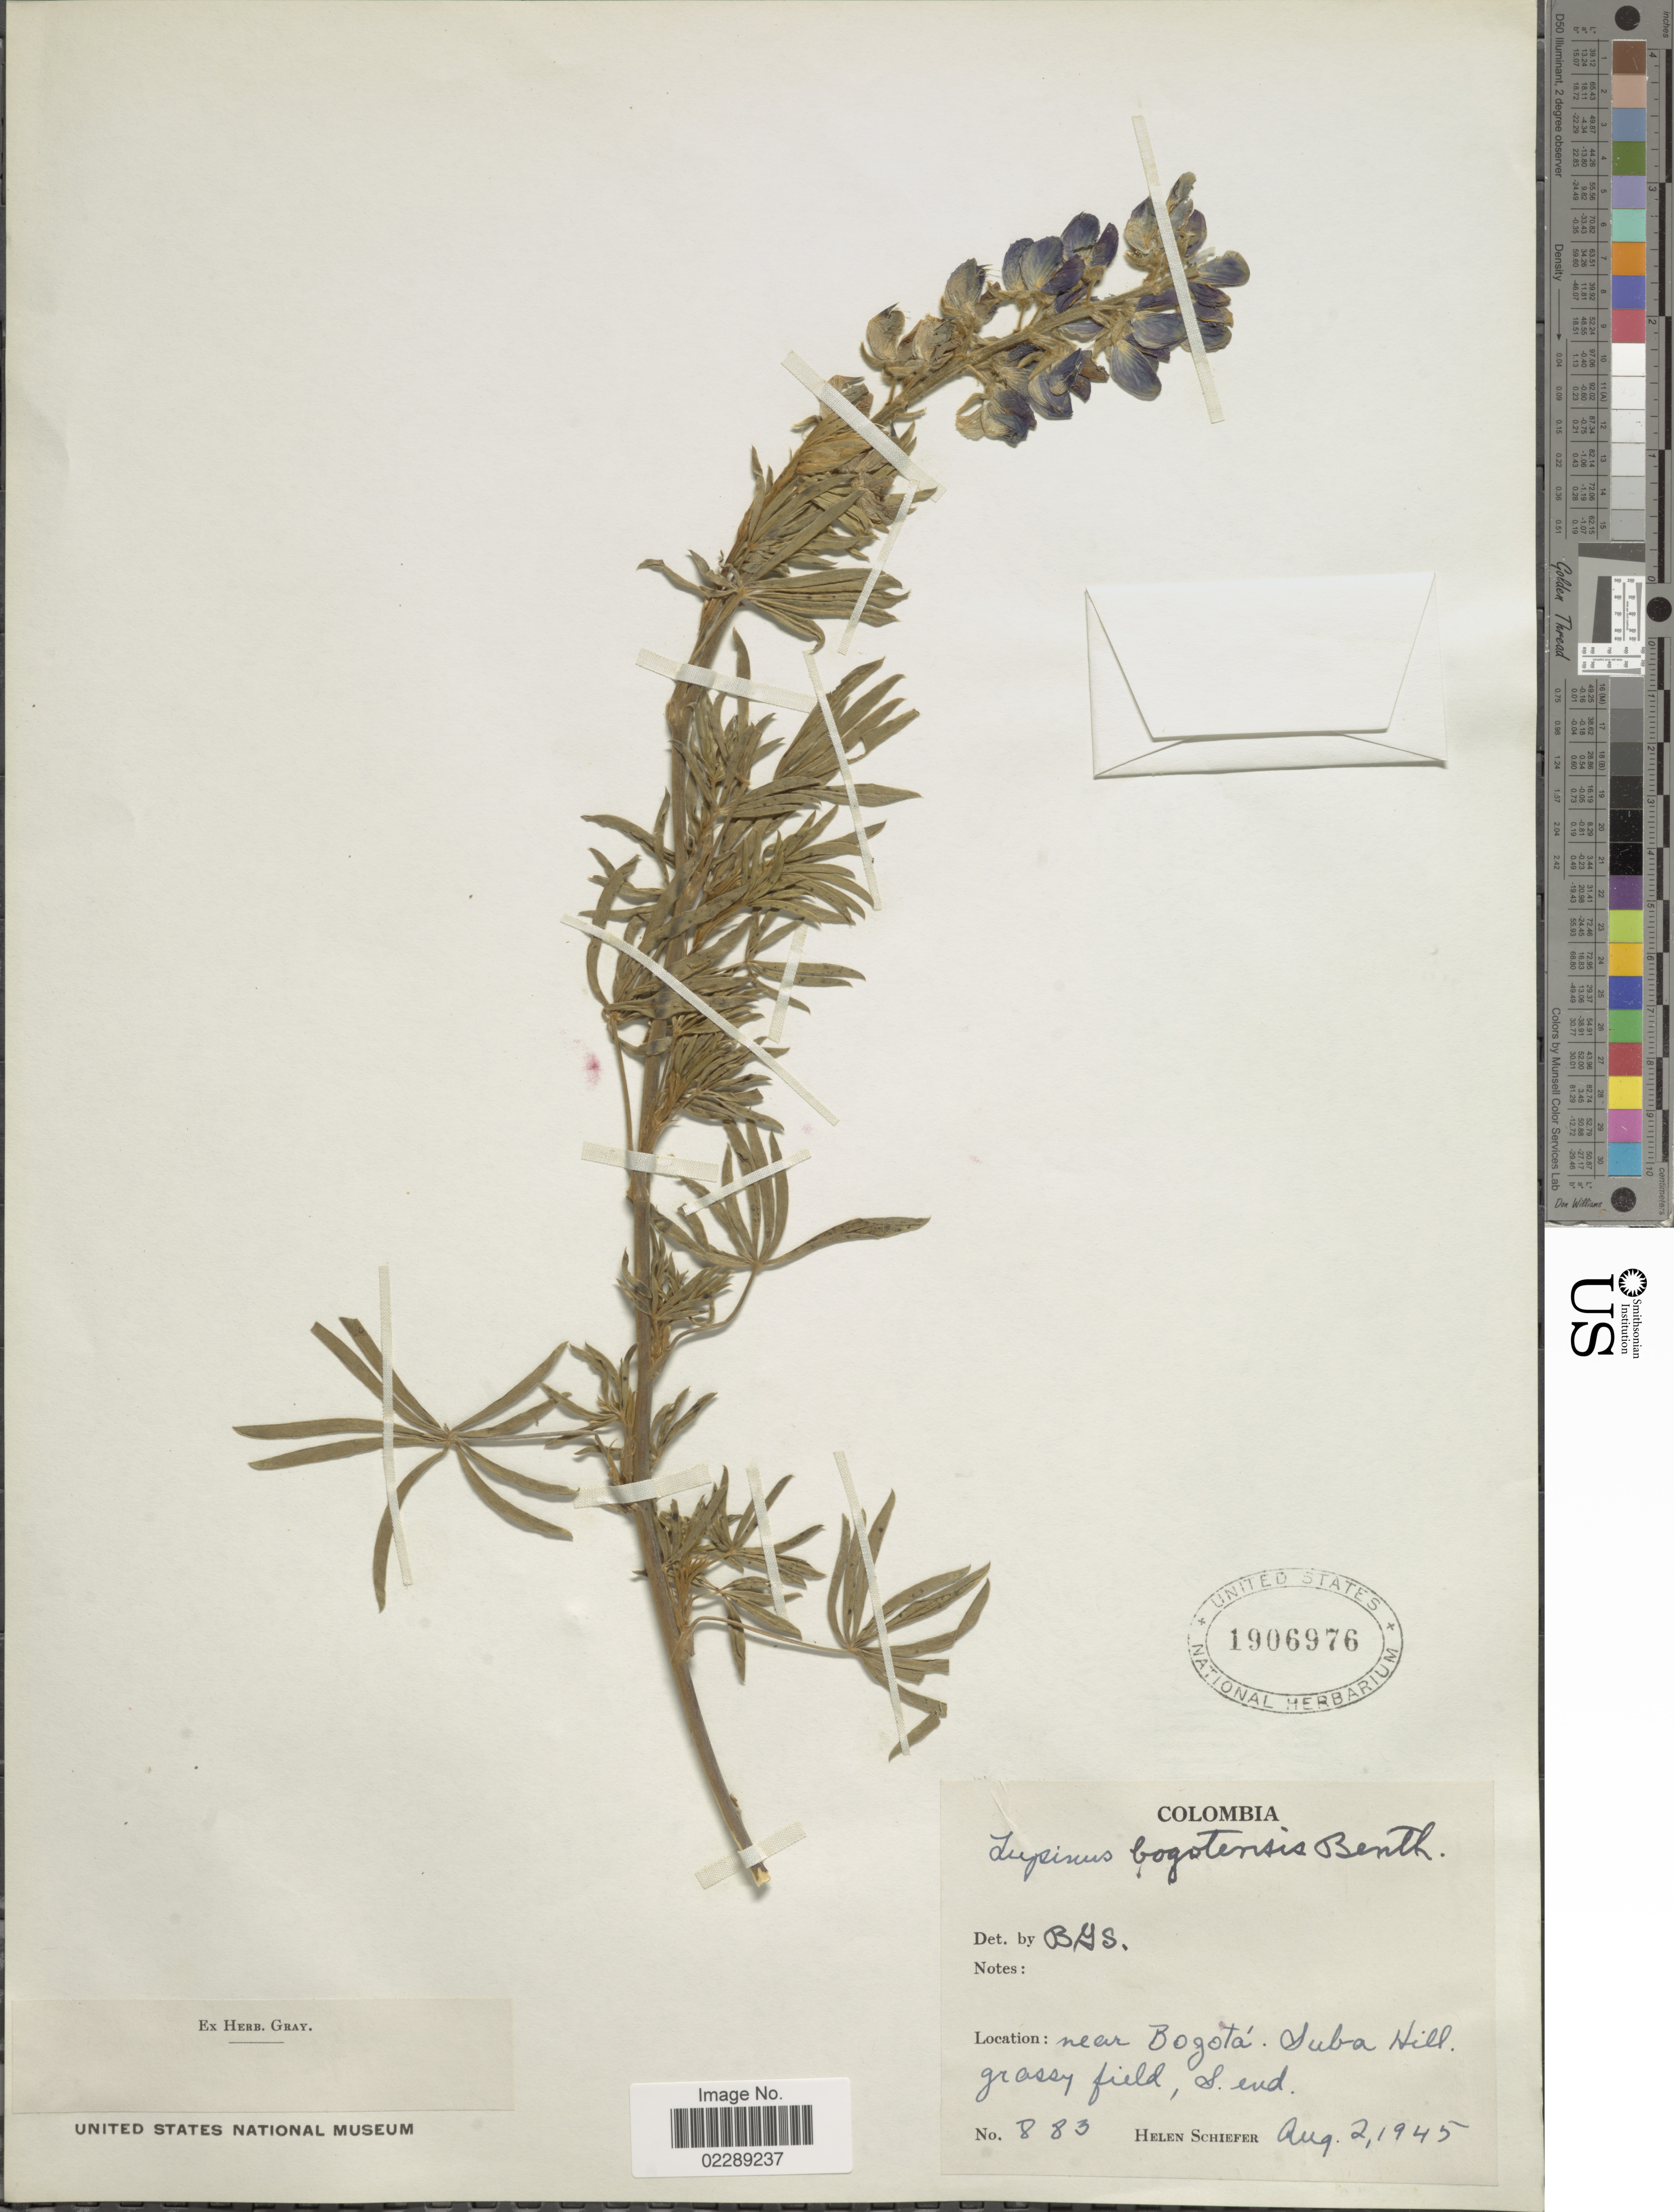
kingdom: Plantae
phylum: Tracheophyta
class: Magnoliopsida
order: Fabales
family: Fabaceae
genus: Lupinus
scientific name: Lupinus bogotensis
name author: Benth.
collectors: H. Schiefer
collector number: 883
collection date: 1945-08-02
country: Colombia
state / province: Bogota D.C.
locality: Near Bogotá. Suba Hill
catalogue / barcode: US 1906976